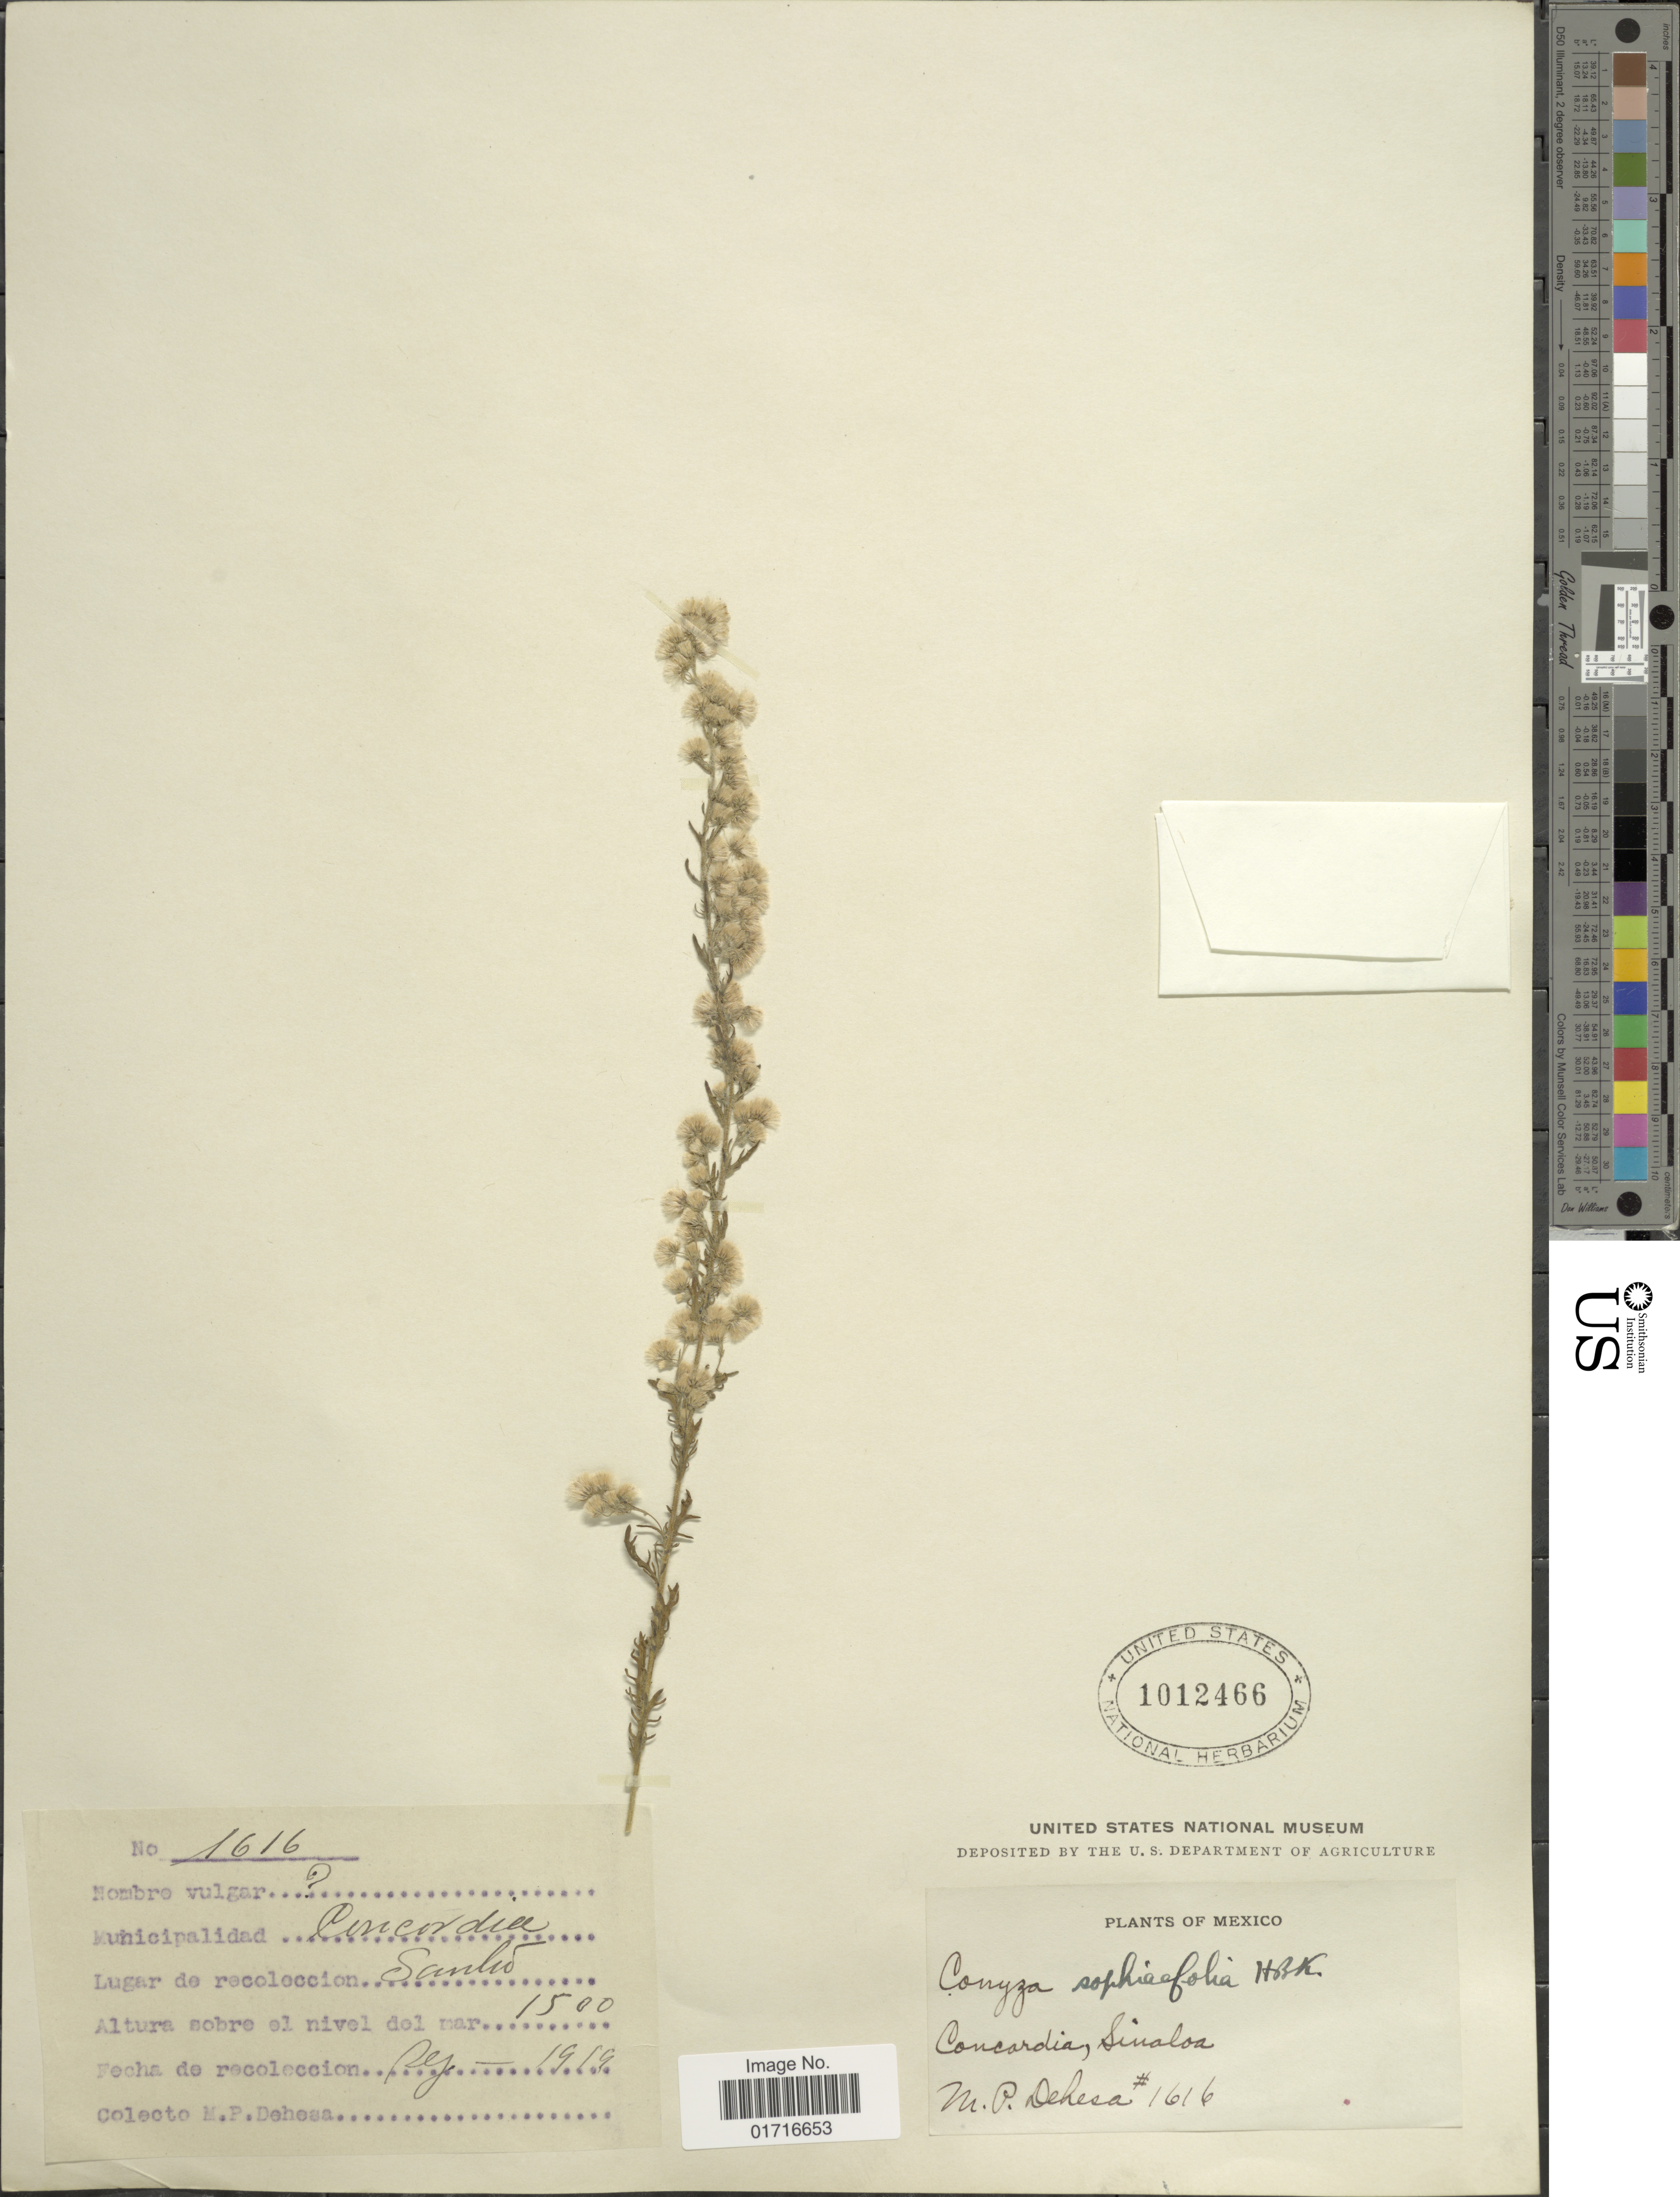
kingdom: Plantae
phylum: Tracheophyta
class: Magnoliopsida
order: Asterales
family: Asteraceae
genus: Conyza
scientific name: Conyza sophiaefolia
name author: Kunth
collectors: M. Dehesa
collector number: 1616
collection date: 1919-05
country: Mexico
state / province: Sinaloa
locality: Concardia, Sinaloa.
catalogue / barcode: US 1012466